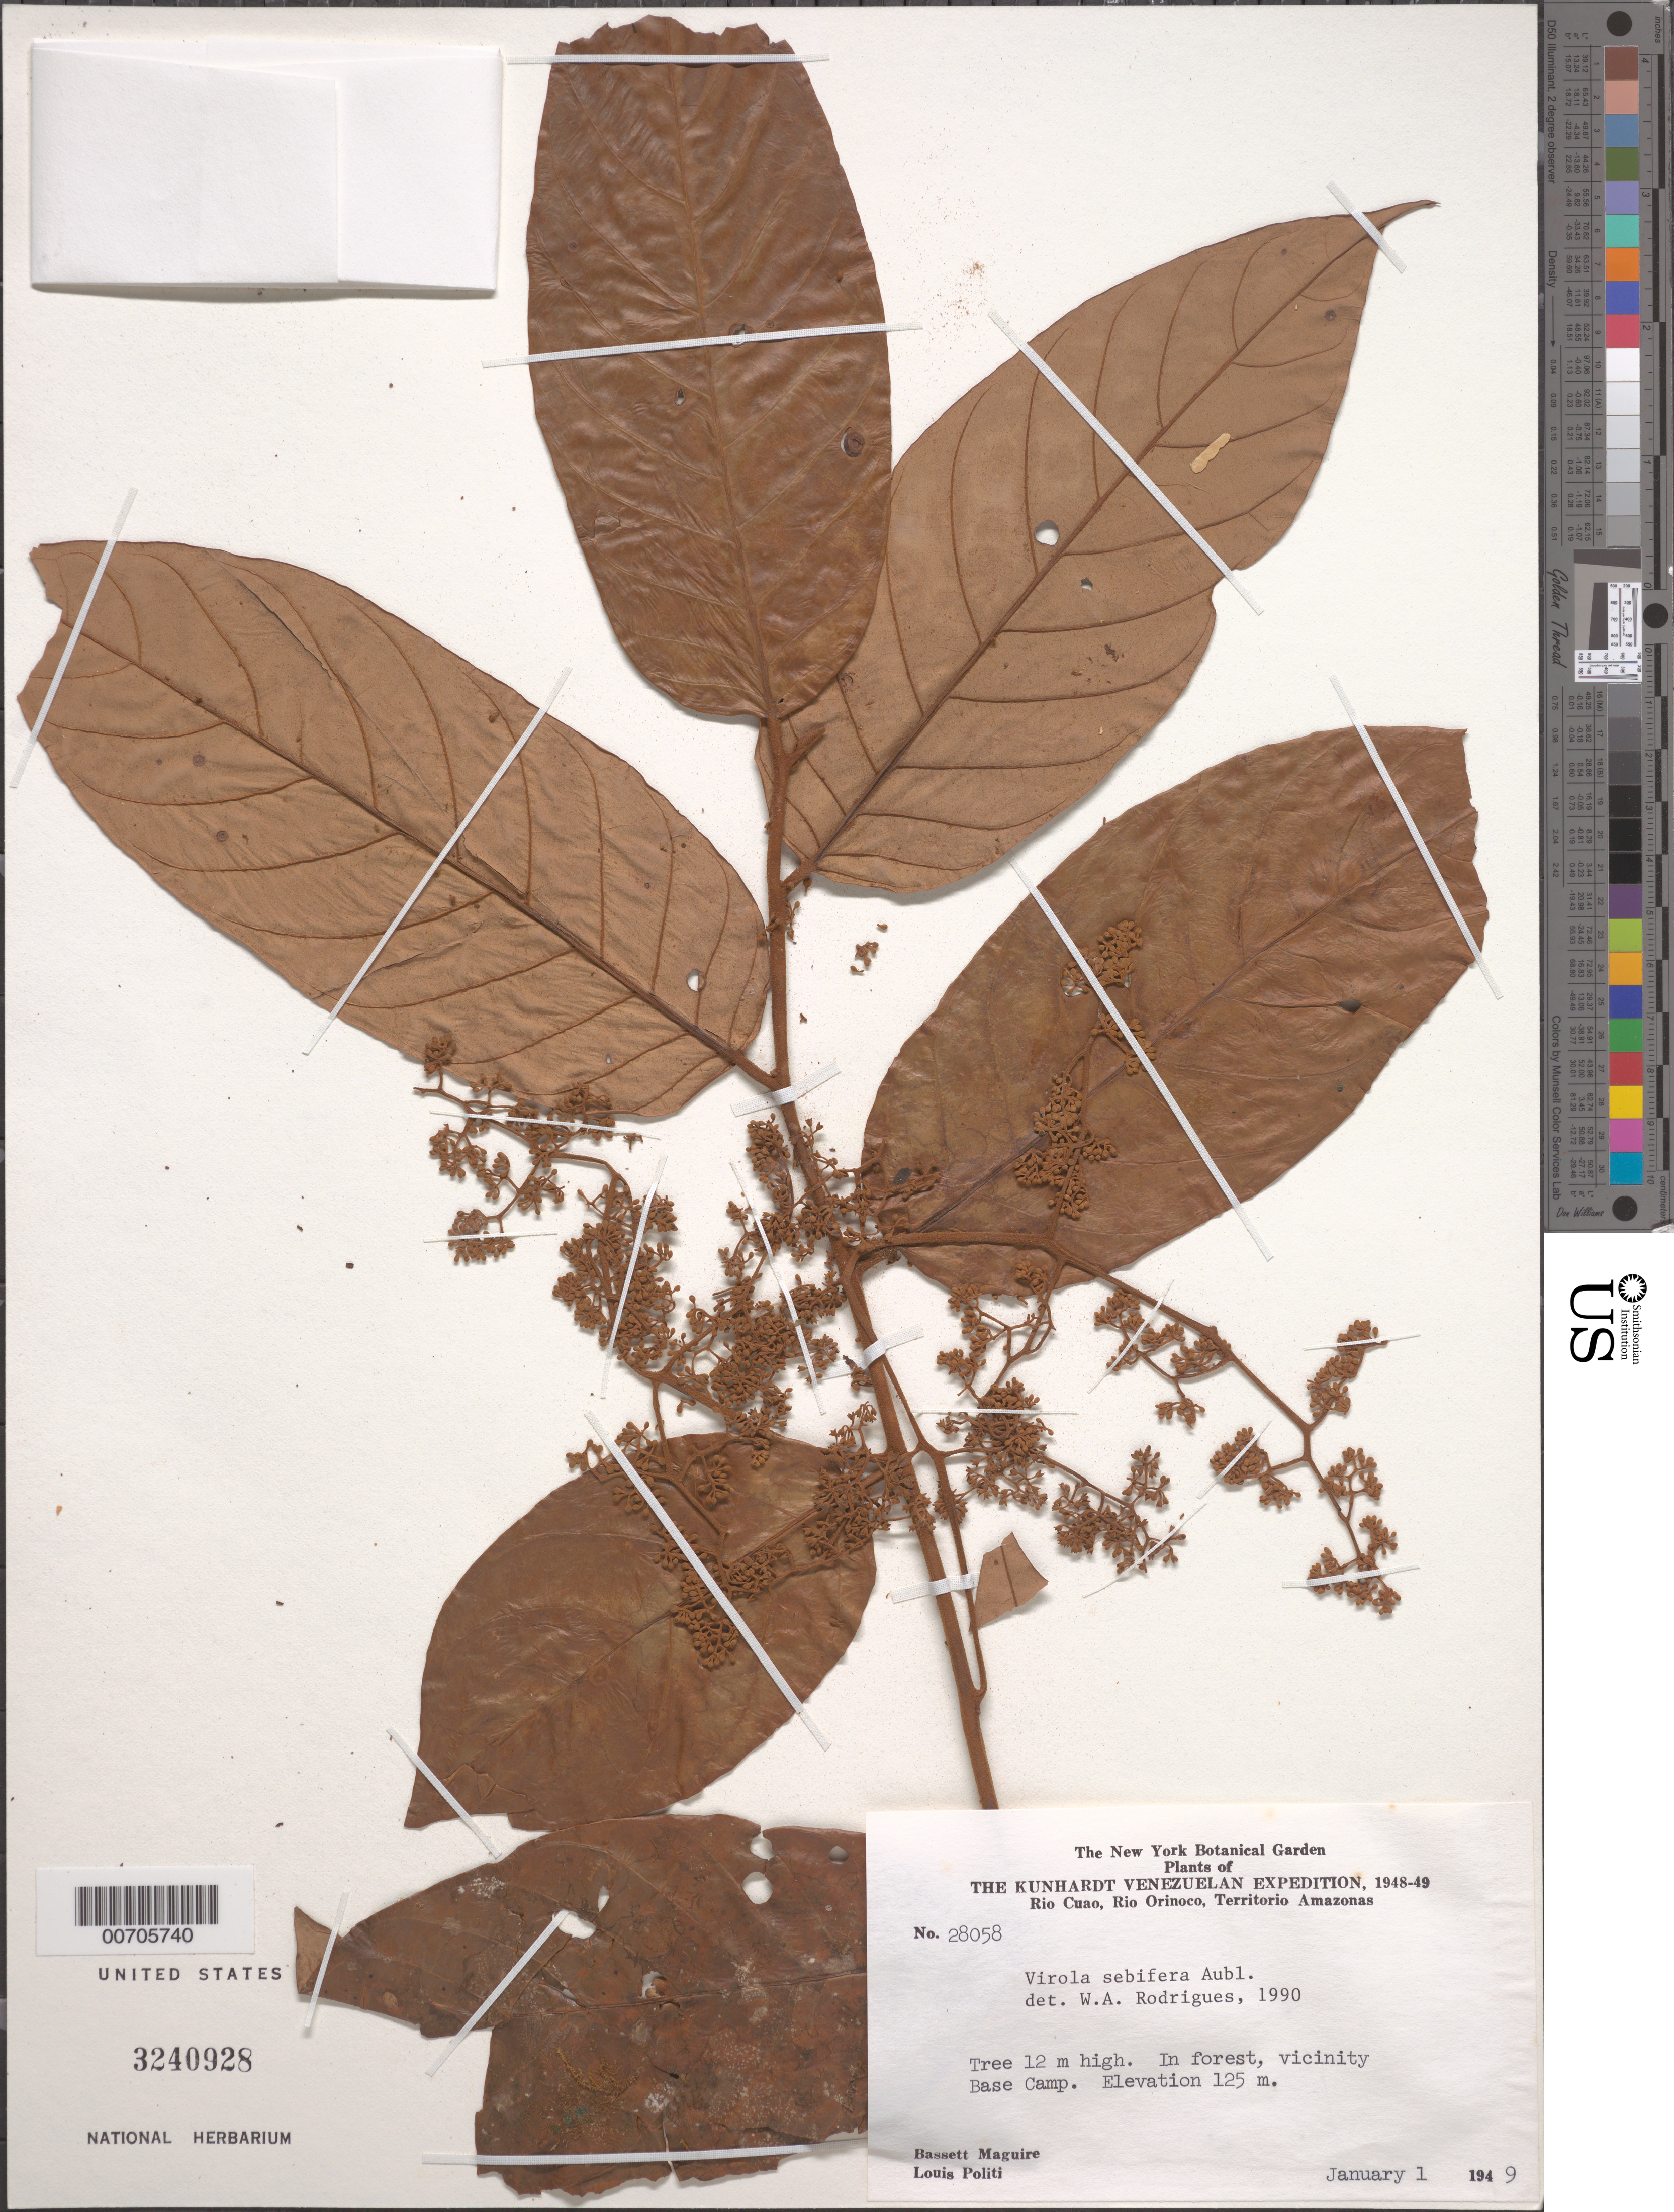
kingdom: Plantae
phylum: Tracheophyta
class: Magnoliopsida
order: Magnoliales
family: Myristicaceae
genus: Virola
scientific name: Virola sebifera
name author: Aubl.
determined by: Rodrigues, W. A.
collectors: B. Maguire & L. Politi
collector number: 28058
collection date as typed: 1-Jan-49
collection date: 1949-01-01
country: Venezuela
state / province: Amazonas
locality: Río Cuao, Río Orinoco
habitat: Forest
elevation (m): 125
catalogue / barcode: US 3240928